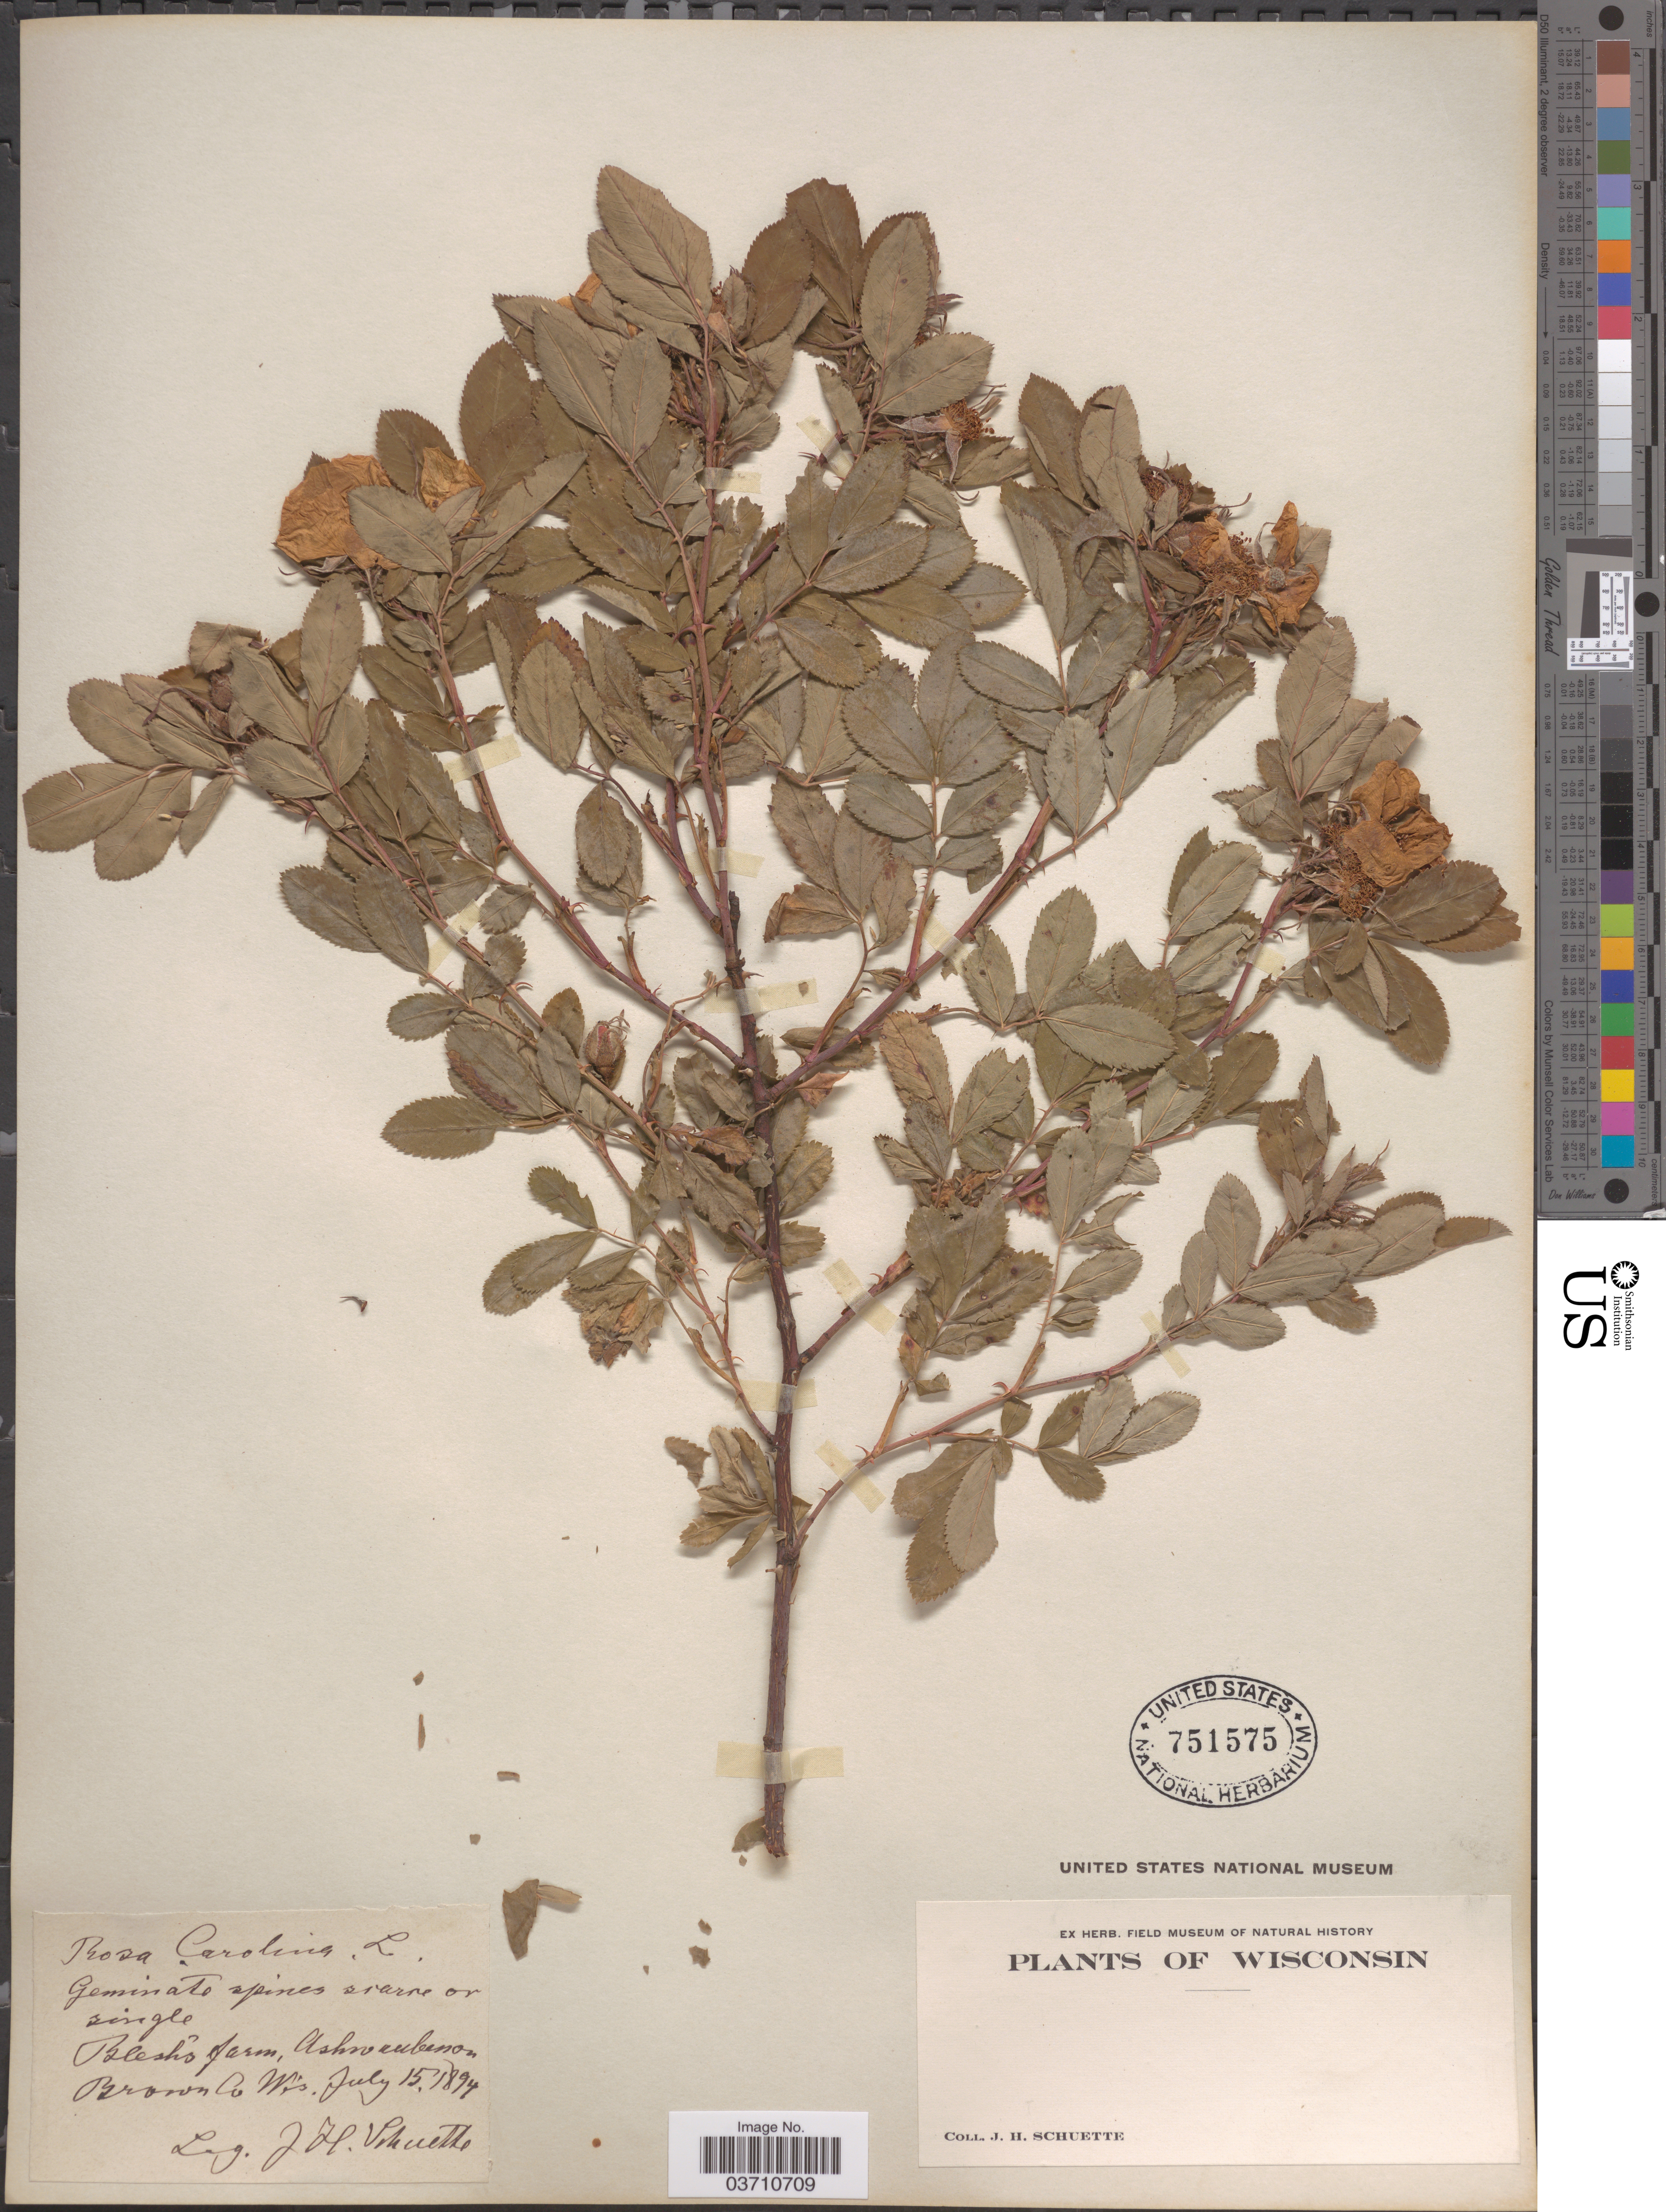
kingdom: Plantae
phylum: Tracheophyta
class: Magnoliopsida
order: Rosales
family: Rosaceae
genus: Rosa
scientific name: Rosa carolina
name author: L.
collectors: J. H. Schuette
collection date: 1894-07-15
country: United States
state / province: Wisconsin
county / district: Brown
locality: Blesh's farm, Ashwaubenon, Brown Co.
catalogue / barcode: US 751575